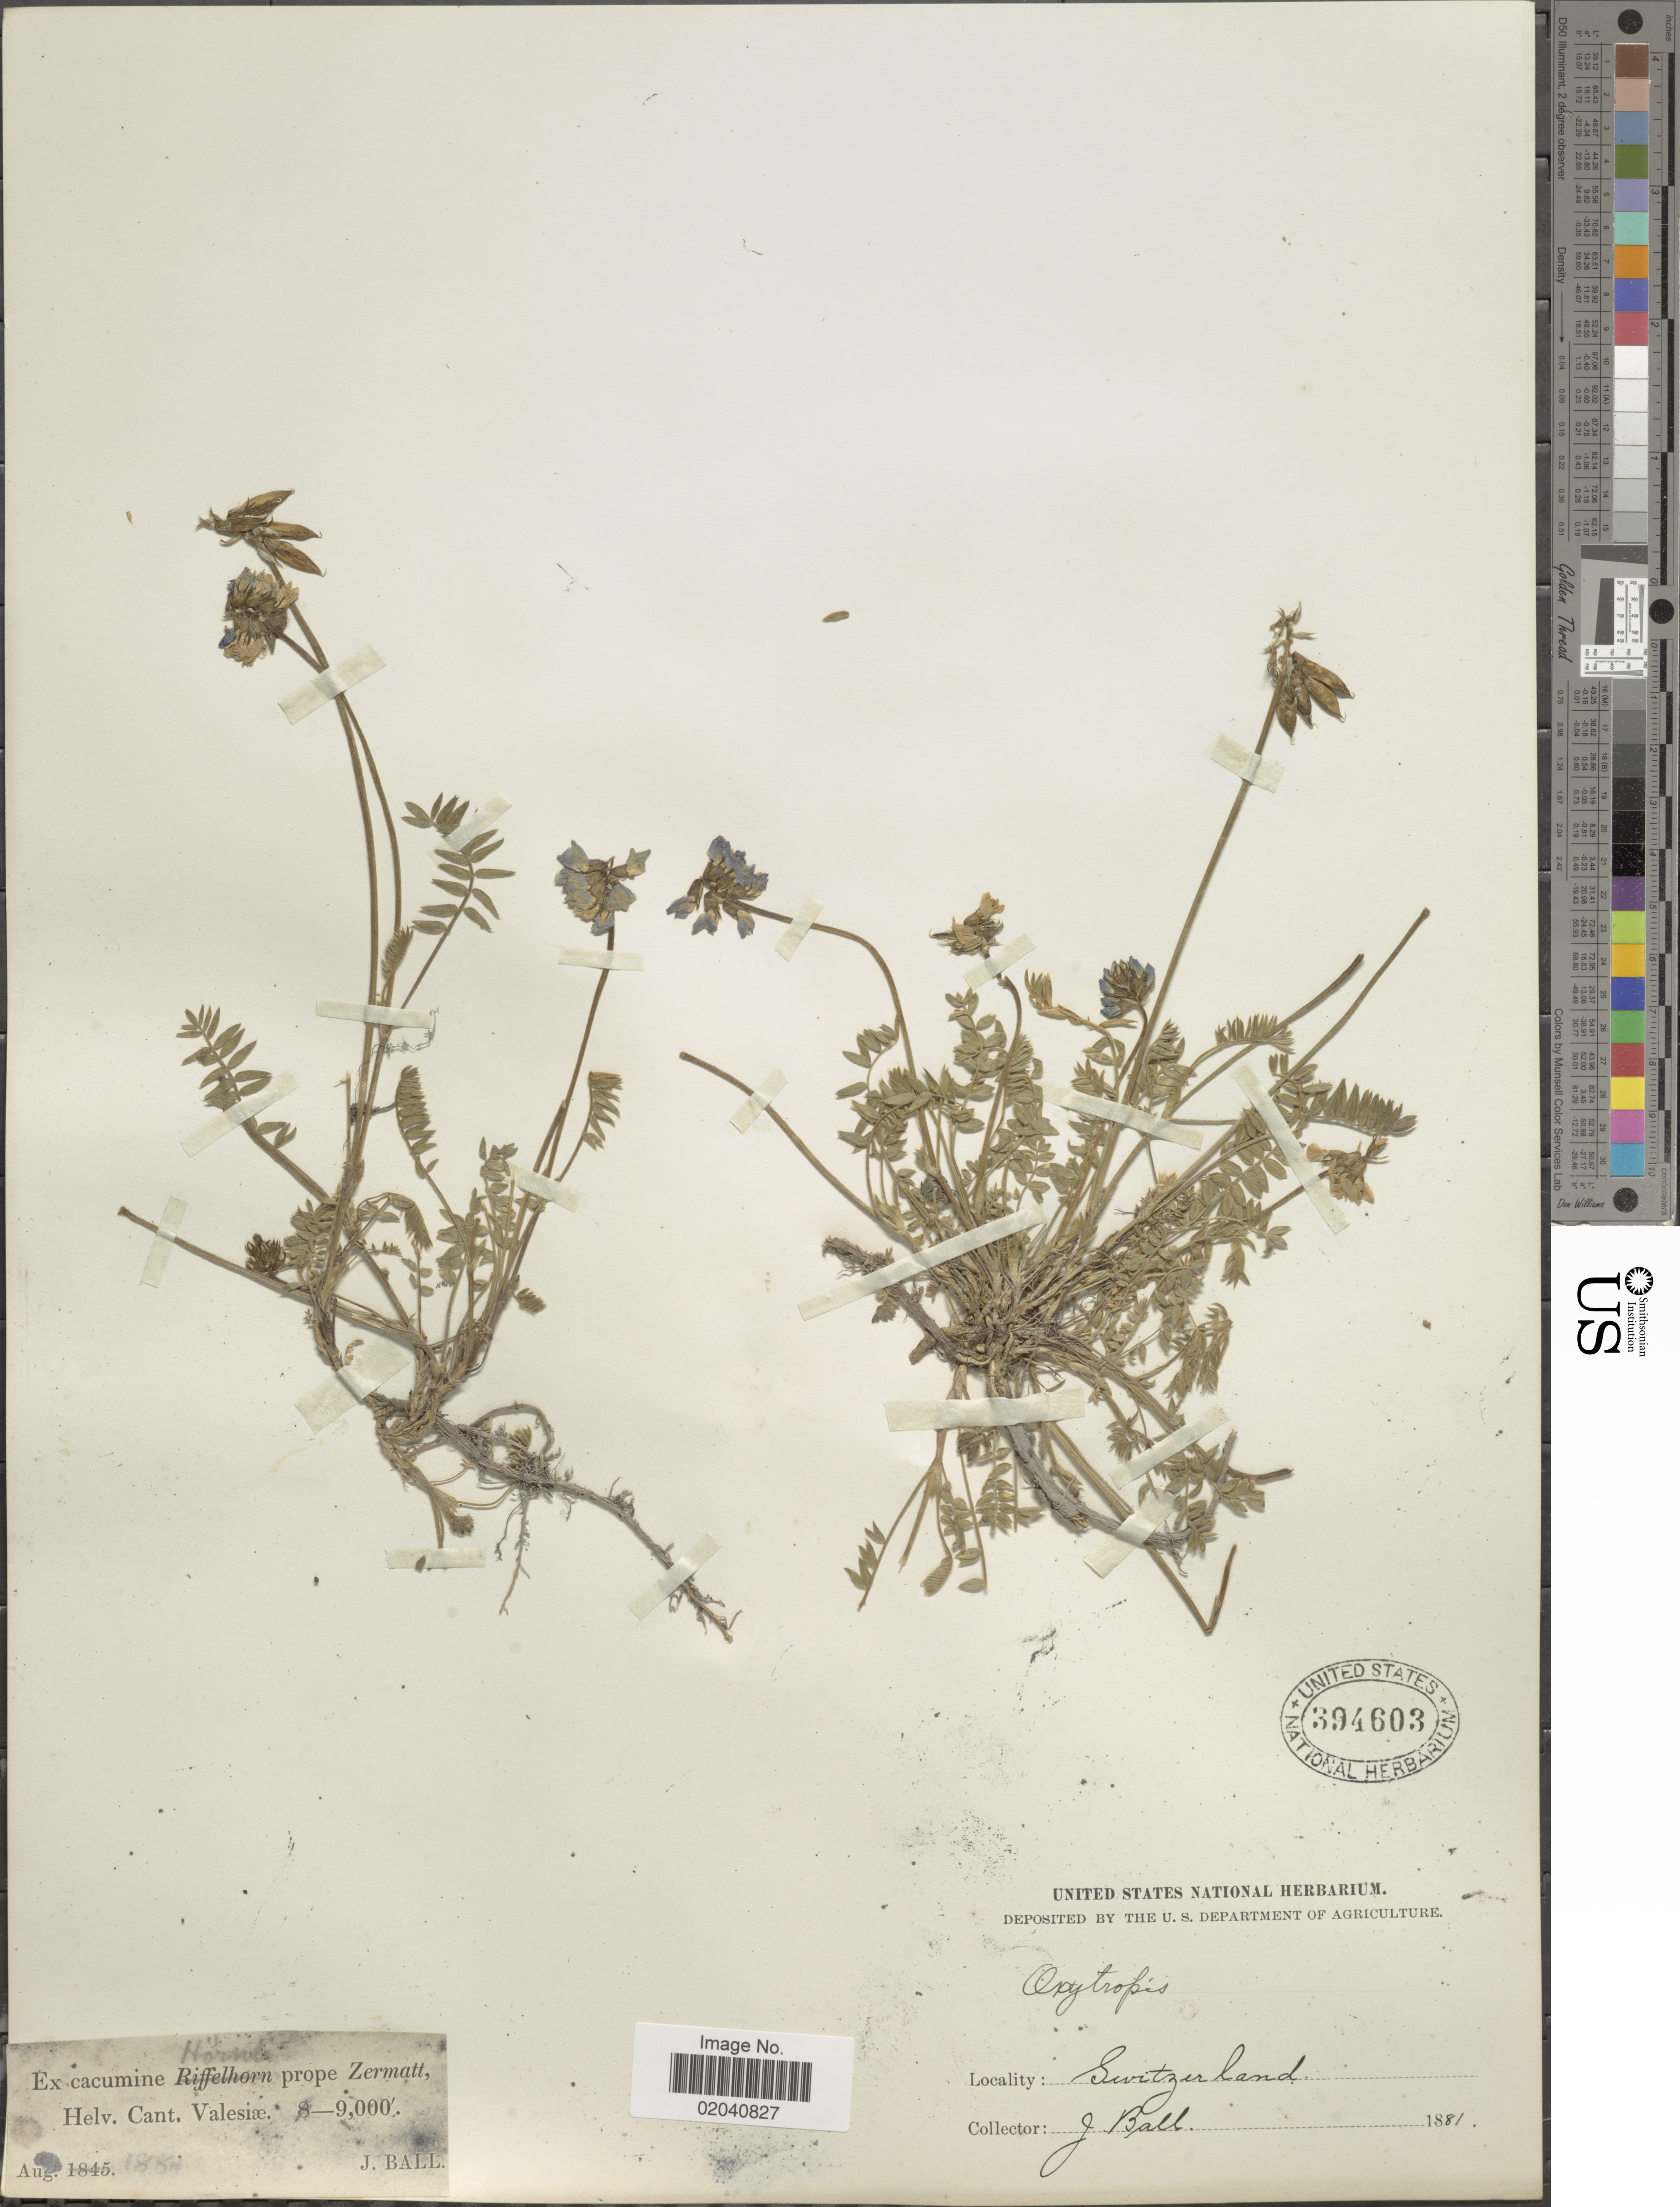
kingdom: Plantae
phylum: Tracheophyta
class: Magnoliopsida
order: Fabales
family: Fabaceae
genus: Oxytropis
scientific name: Oxytropis sp.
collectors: J. Ball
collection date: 1888-08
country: Switzerland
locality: Cacumine Horne prope Zermatt, Helv. Cant. Valesiæ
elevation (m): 2743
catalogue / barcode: US 394603